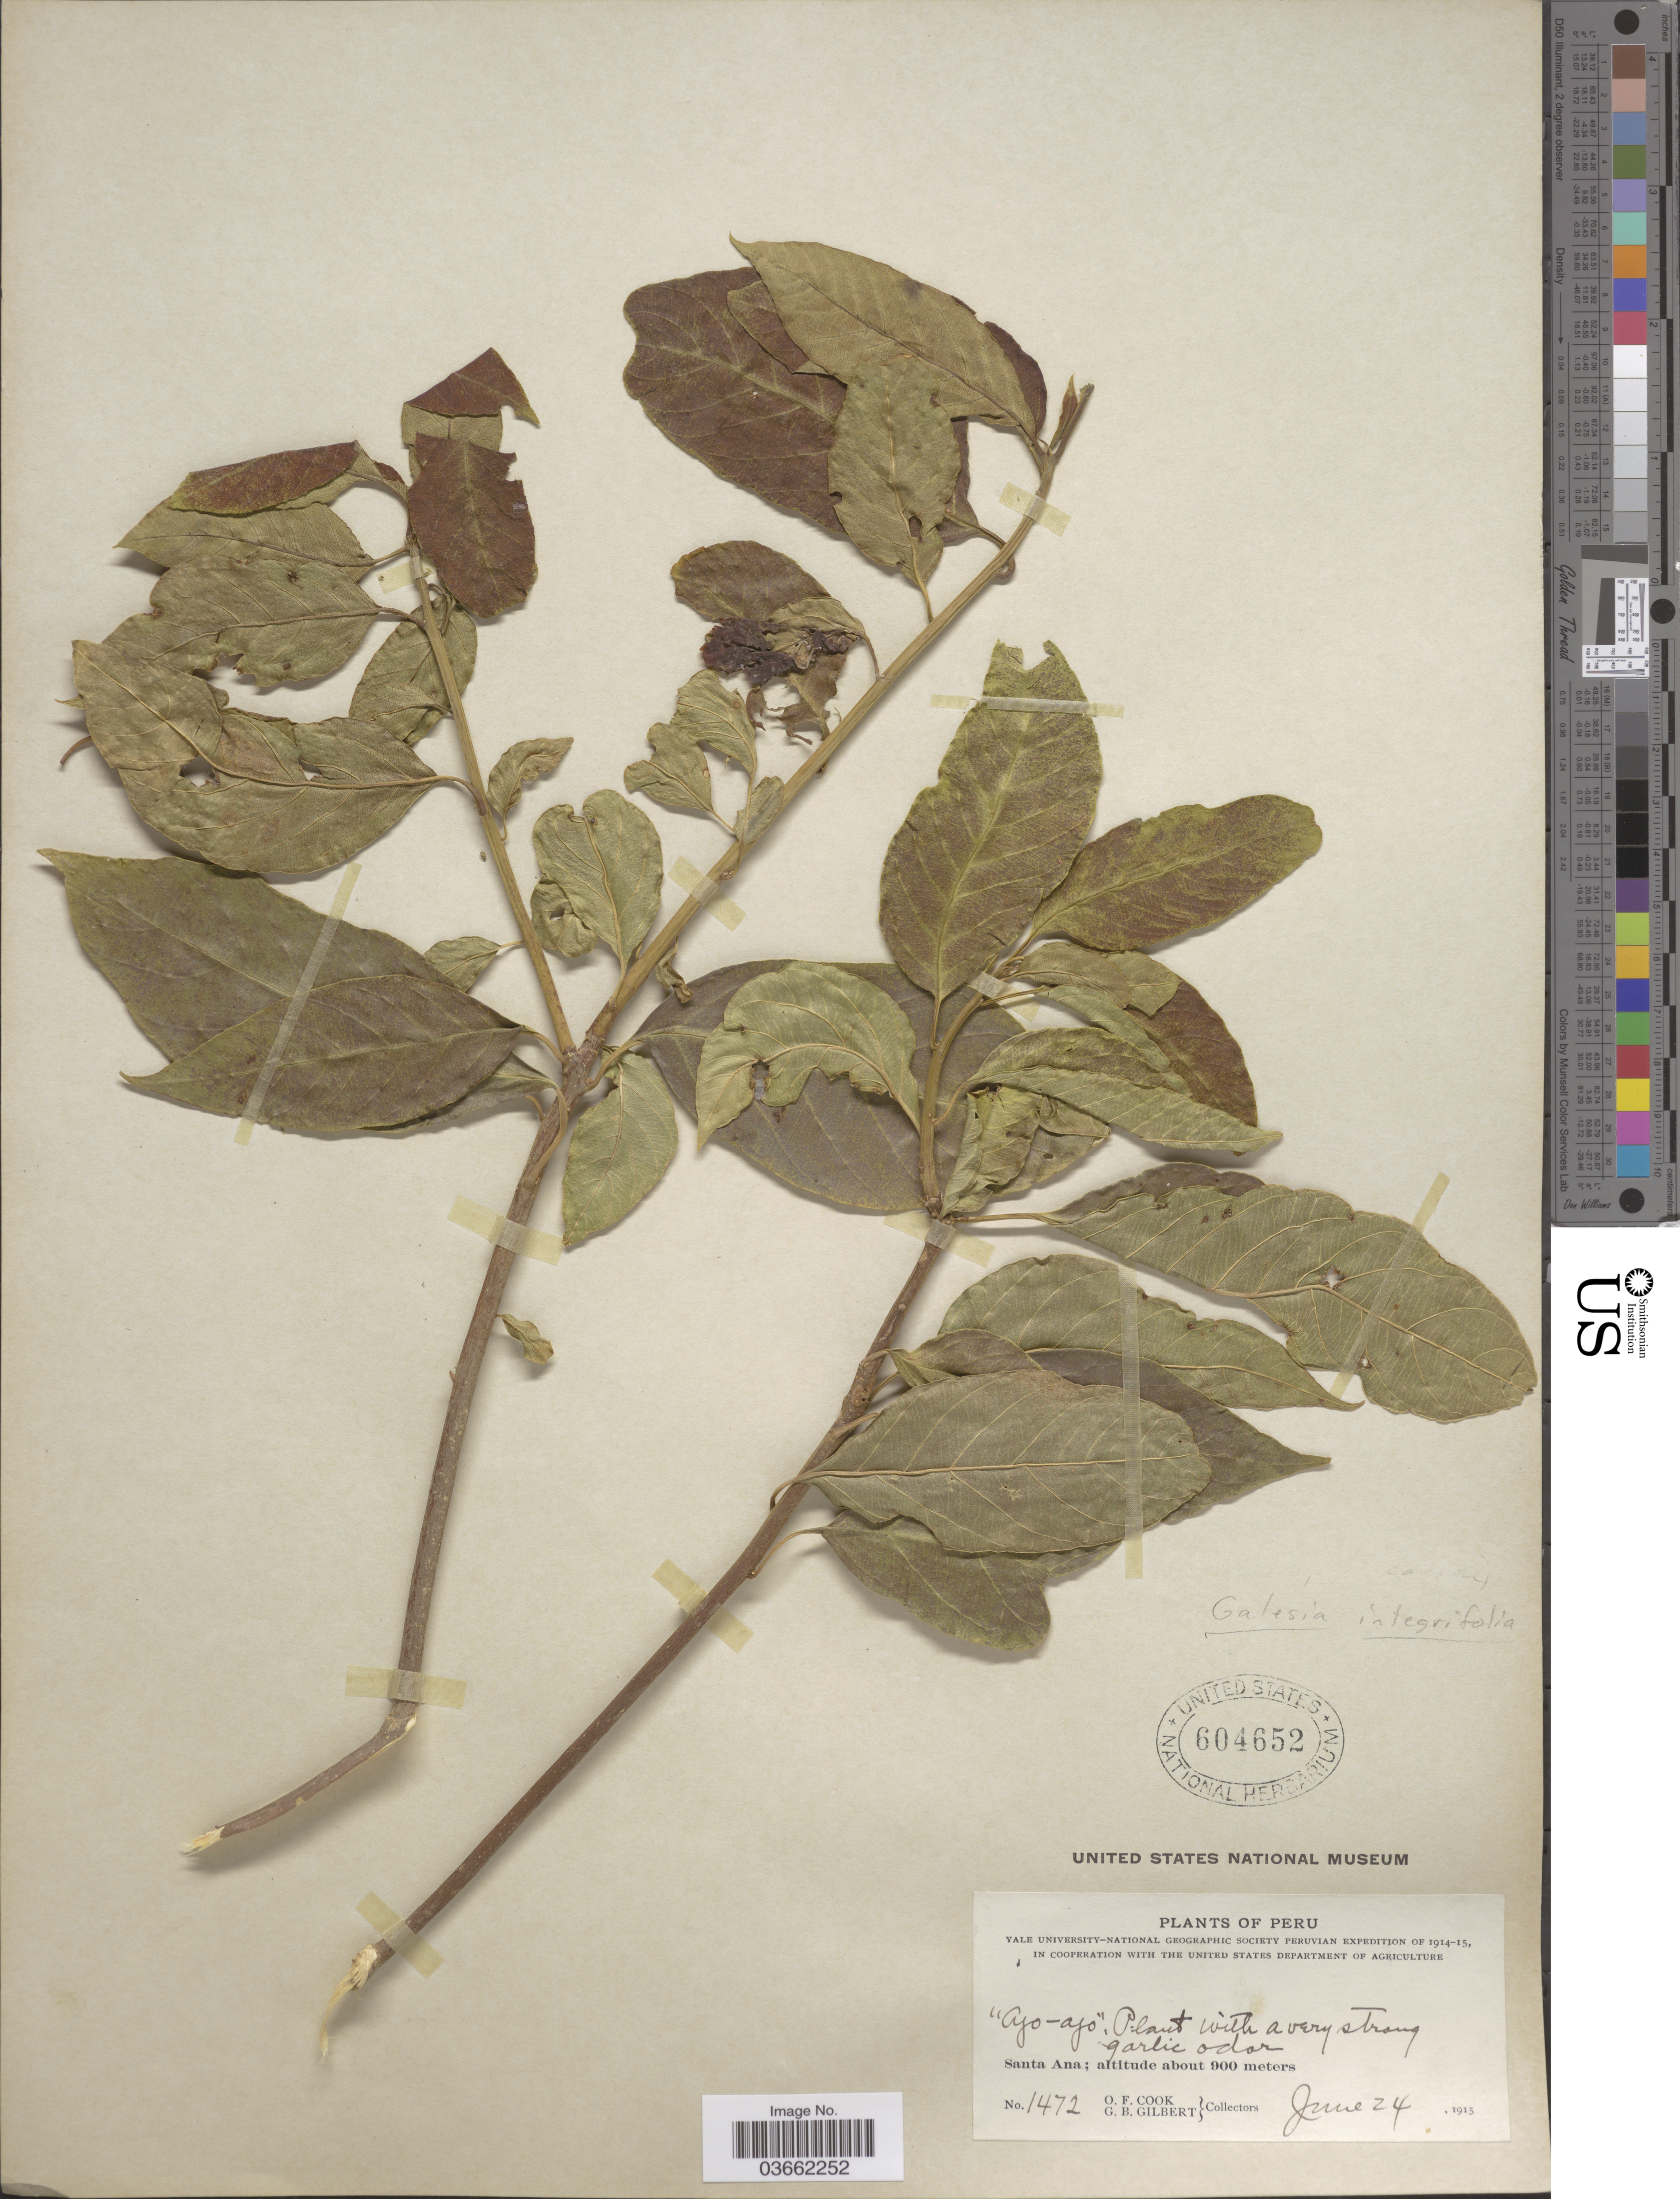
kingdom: Plantae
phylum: Tracheophyta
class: Magnoliopsida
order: Caryophyllales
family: Phytolaccaceae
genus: Gallesia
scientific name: Gallesia integrifolia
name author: (Spreng.) Harms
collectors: O. F. Cook & G. B. Gilbert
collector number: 1472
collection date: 1915-06-24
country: Peru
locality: Santa Ana.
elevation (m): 900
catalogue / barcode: US 604652